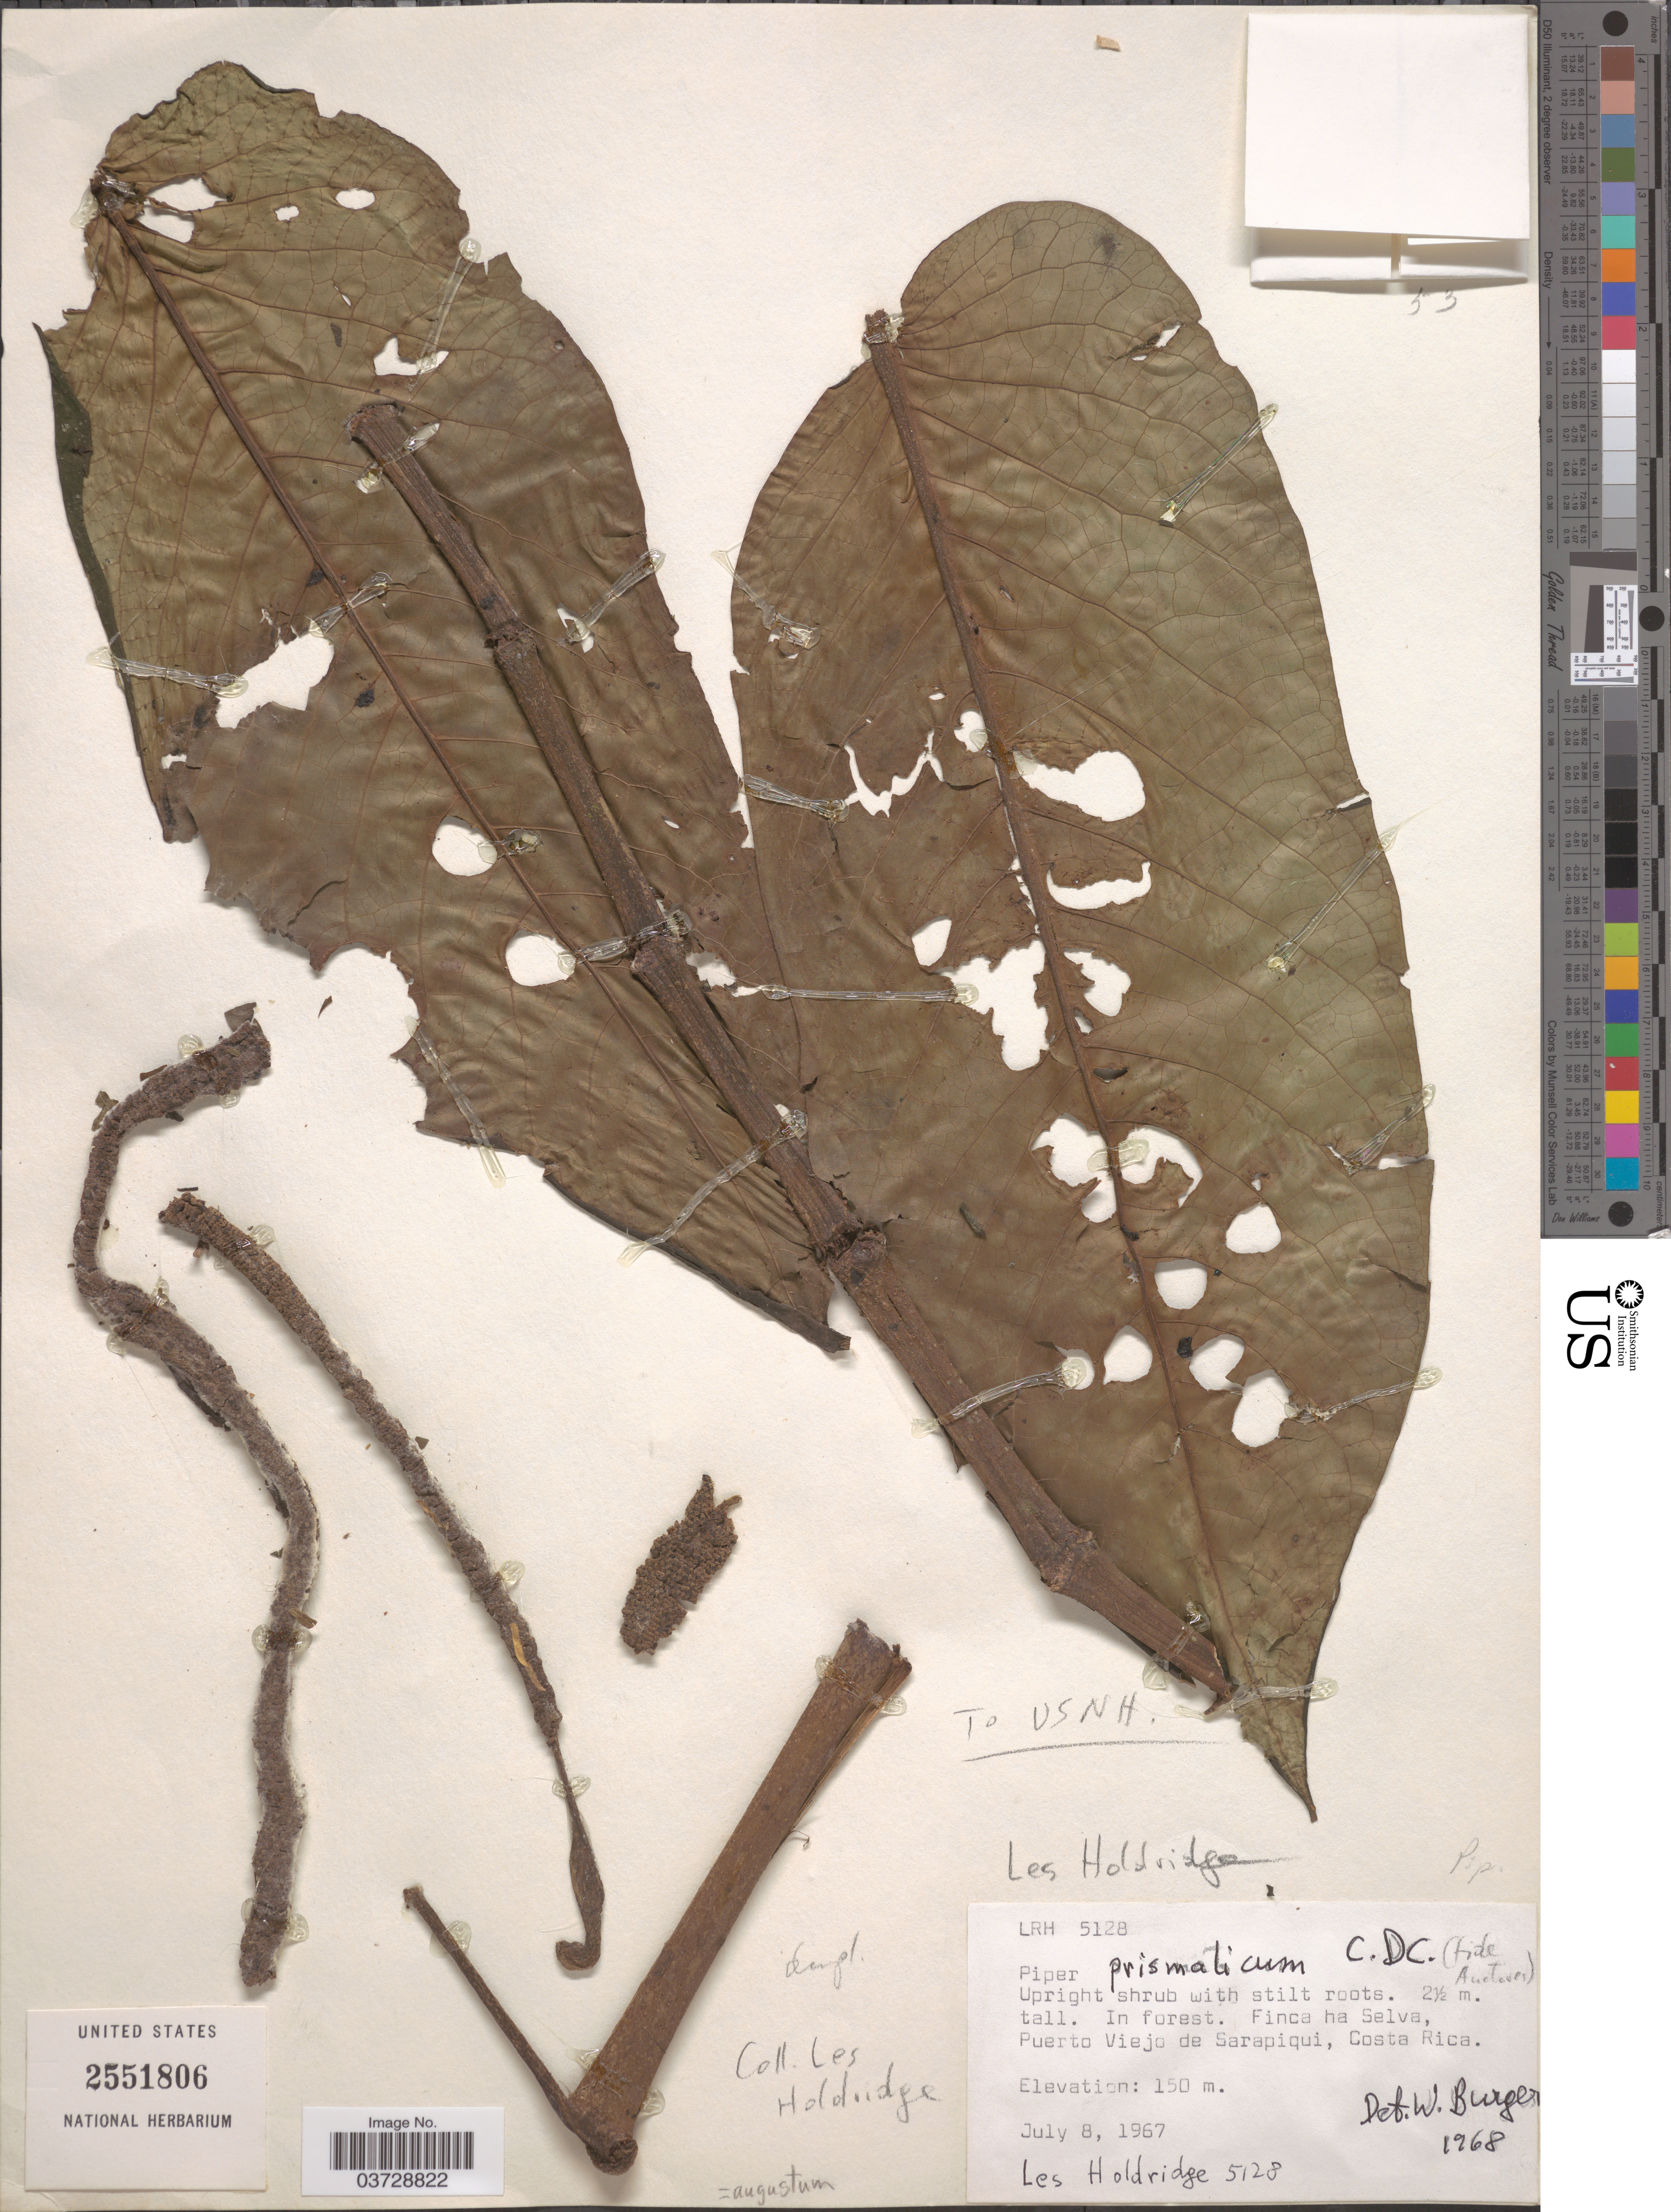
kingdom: Plantae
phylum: Tracheophyta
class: Magnoliopsida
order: Piperales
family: Piperaceae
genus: Piper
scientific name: Piper augustum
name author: Rudge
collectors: L. Holdridge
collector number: LRH5128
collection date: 1967-07-08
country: Costa Rica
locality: Finca ha Selva, Puerto Viejo de Sarapiqui.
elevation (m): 150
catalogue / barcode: US 2551806